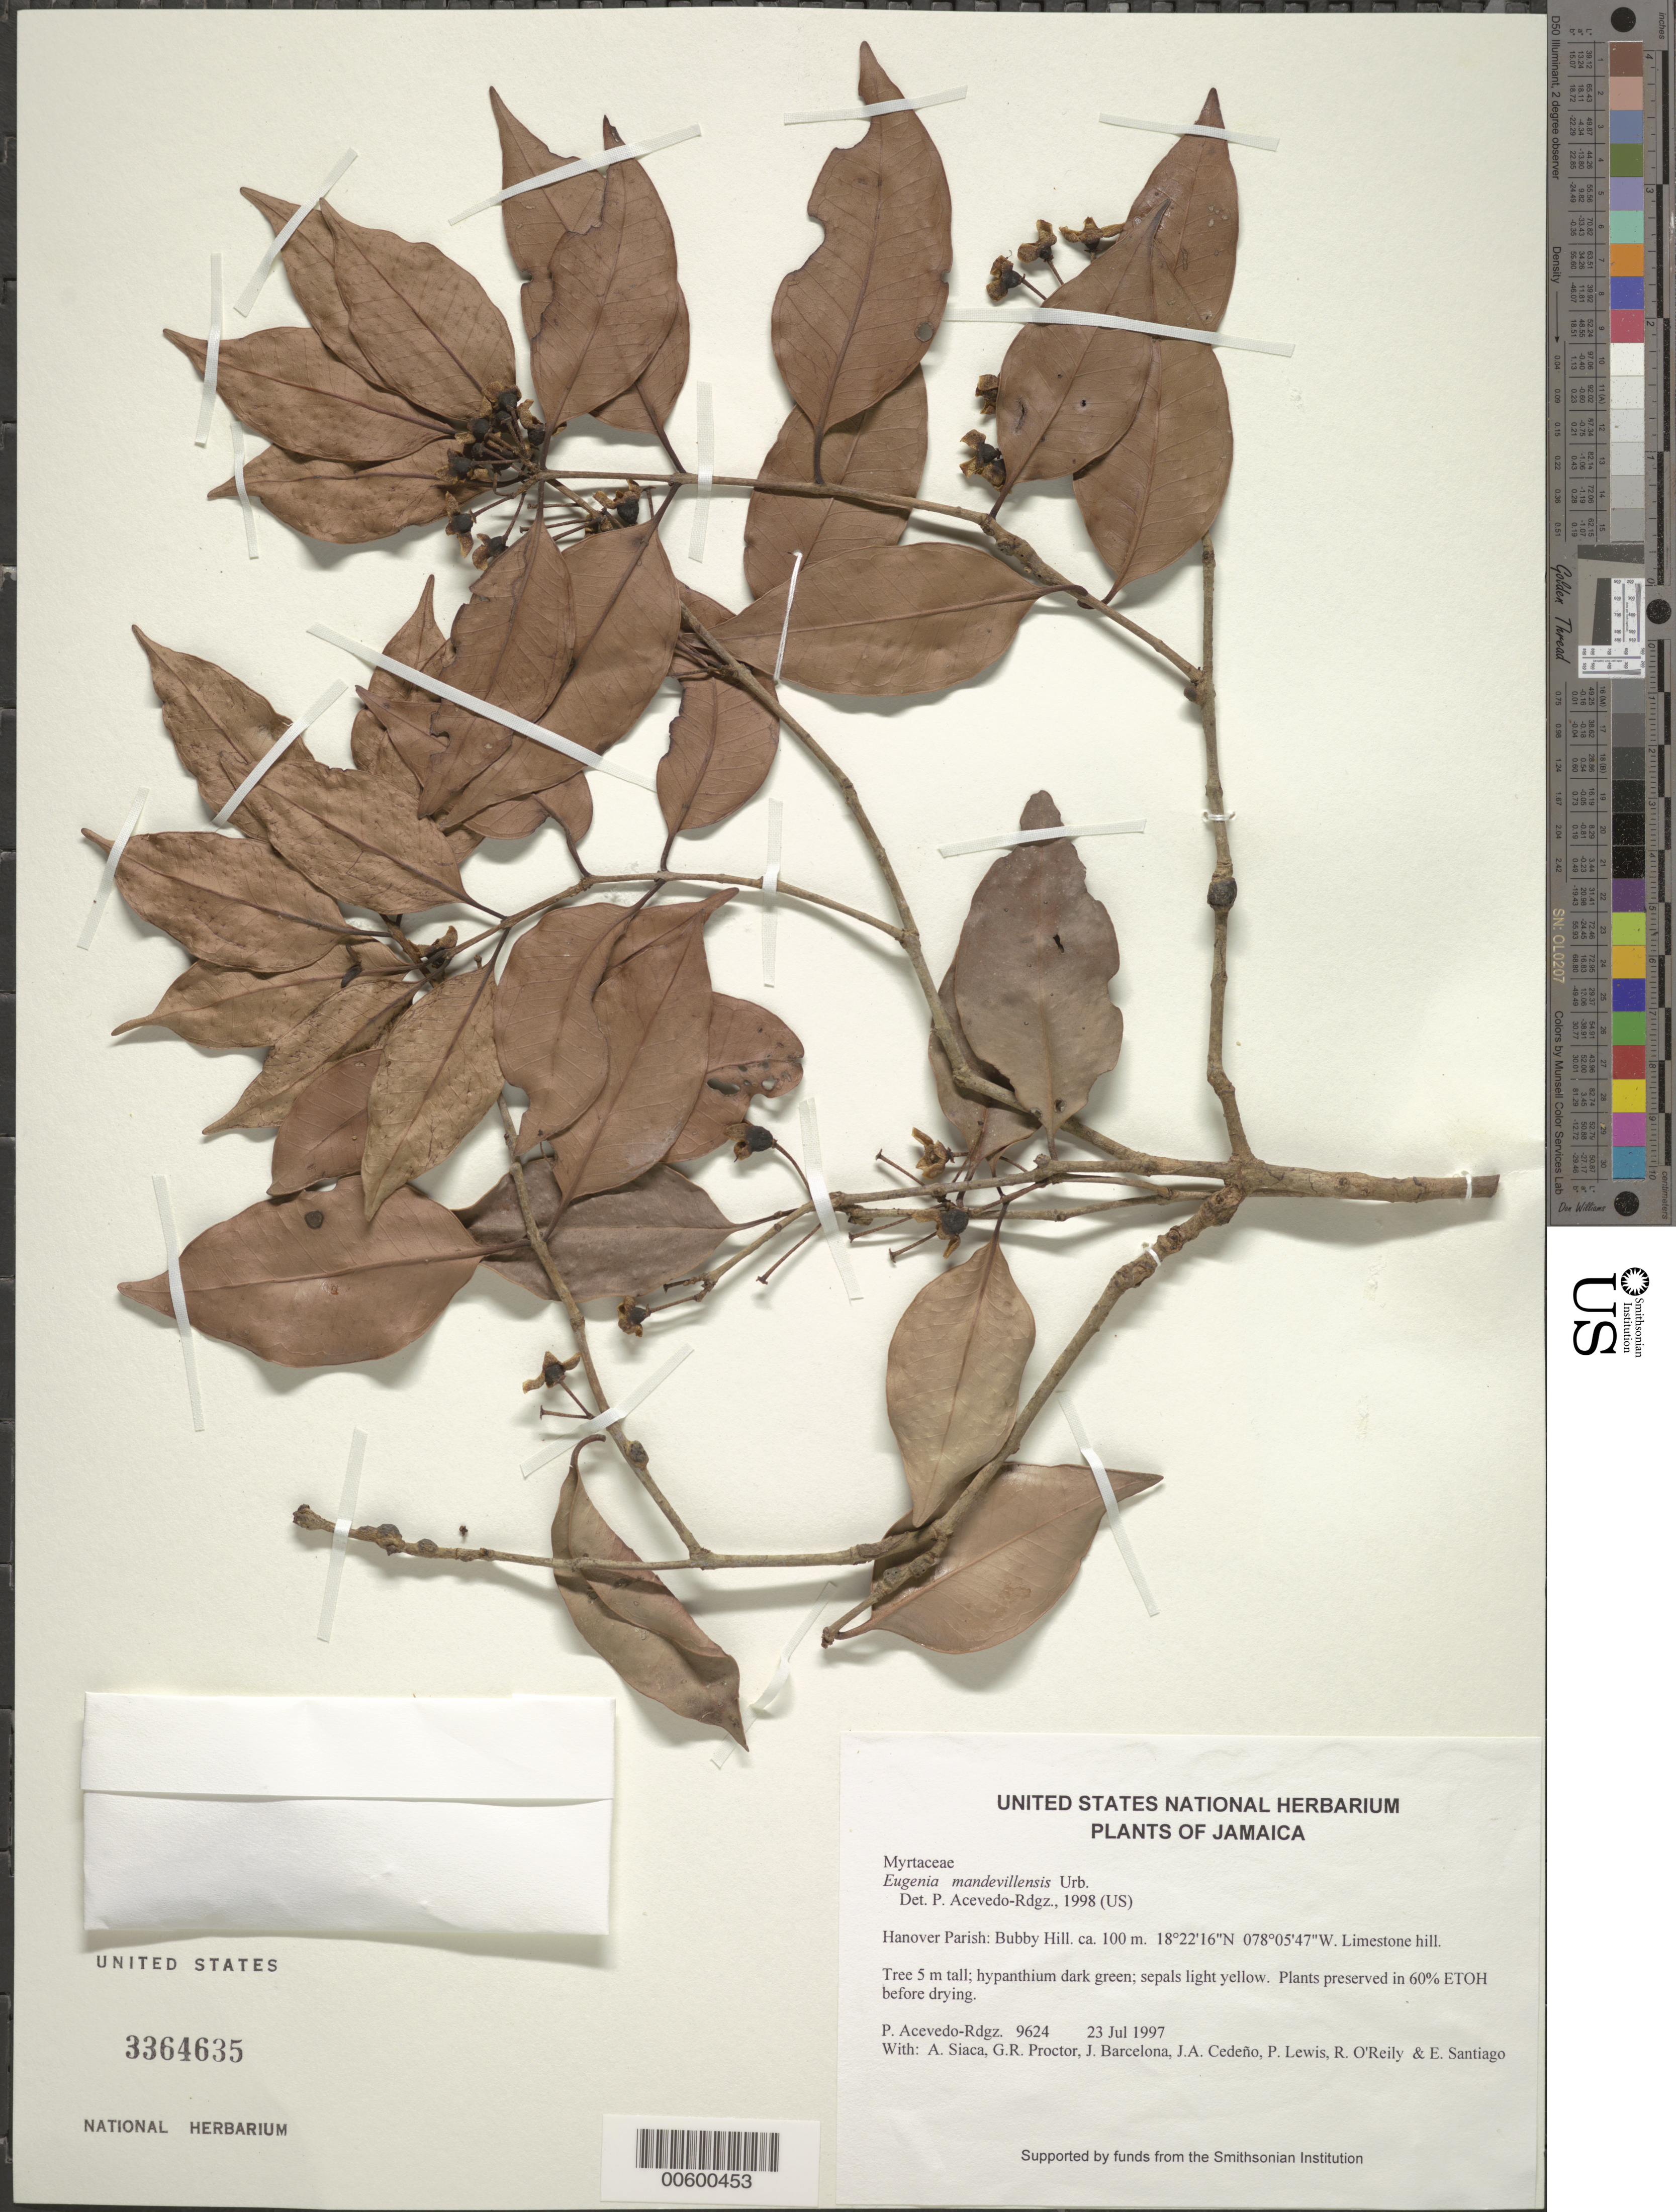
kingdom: Plantae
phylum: Tracheophyta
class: Magnoliopsida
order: Myrtales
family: Myrtaceae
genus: Eugenia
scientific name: Eugenia mandevillensis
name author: Urb.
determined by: Acevedo-Rodríguez, P., (BOT), Smithsonian Institution - National Museum of Natural History (UNITED STATES)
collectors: P. Acevedo-Rodr., A. Siaca, G. R. Proctor, J. Barcelona, J. A. Cedeño M., P. Lewis & R. O'Reilly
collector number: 9624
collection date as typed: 23 Jul 1997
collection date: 1997-07-23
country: Jamaica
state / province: Hanover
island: Jamaica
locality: Hanover Parish: Bubby Hill.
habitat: Limestone hill.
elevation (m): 100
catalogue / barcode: US 3364635